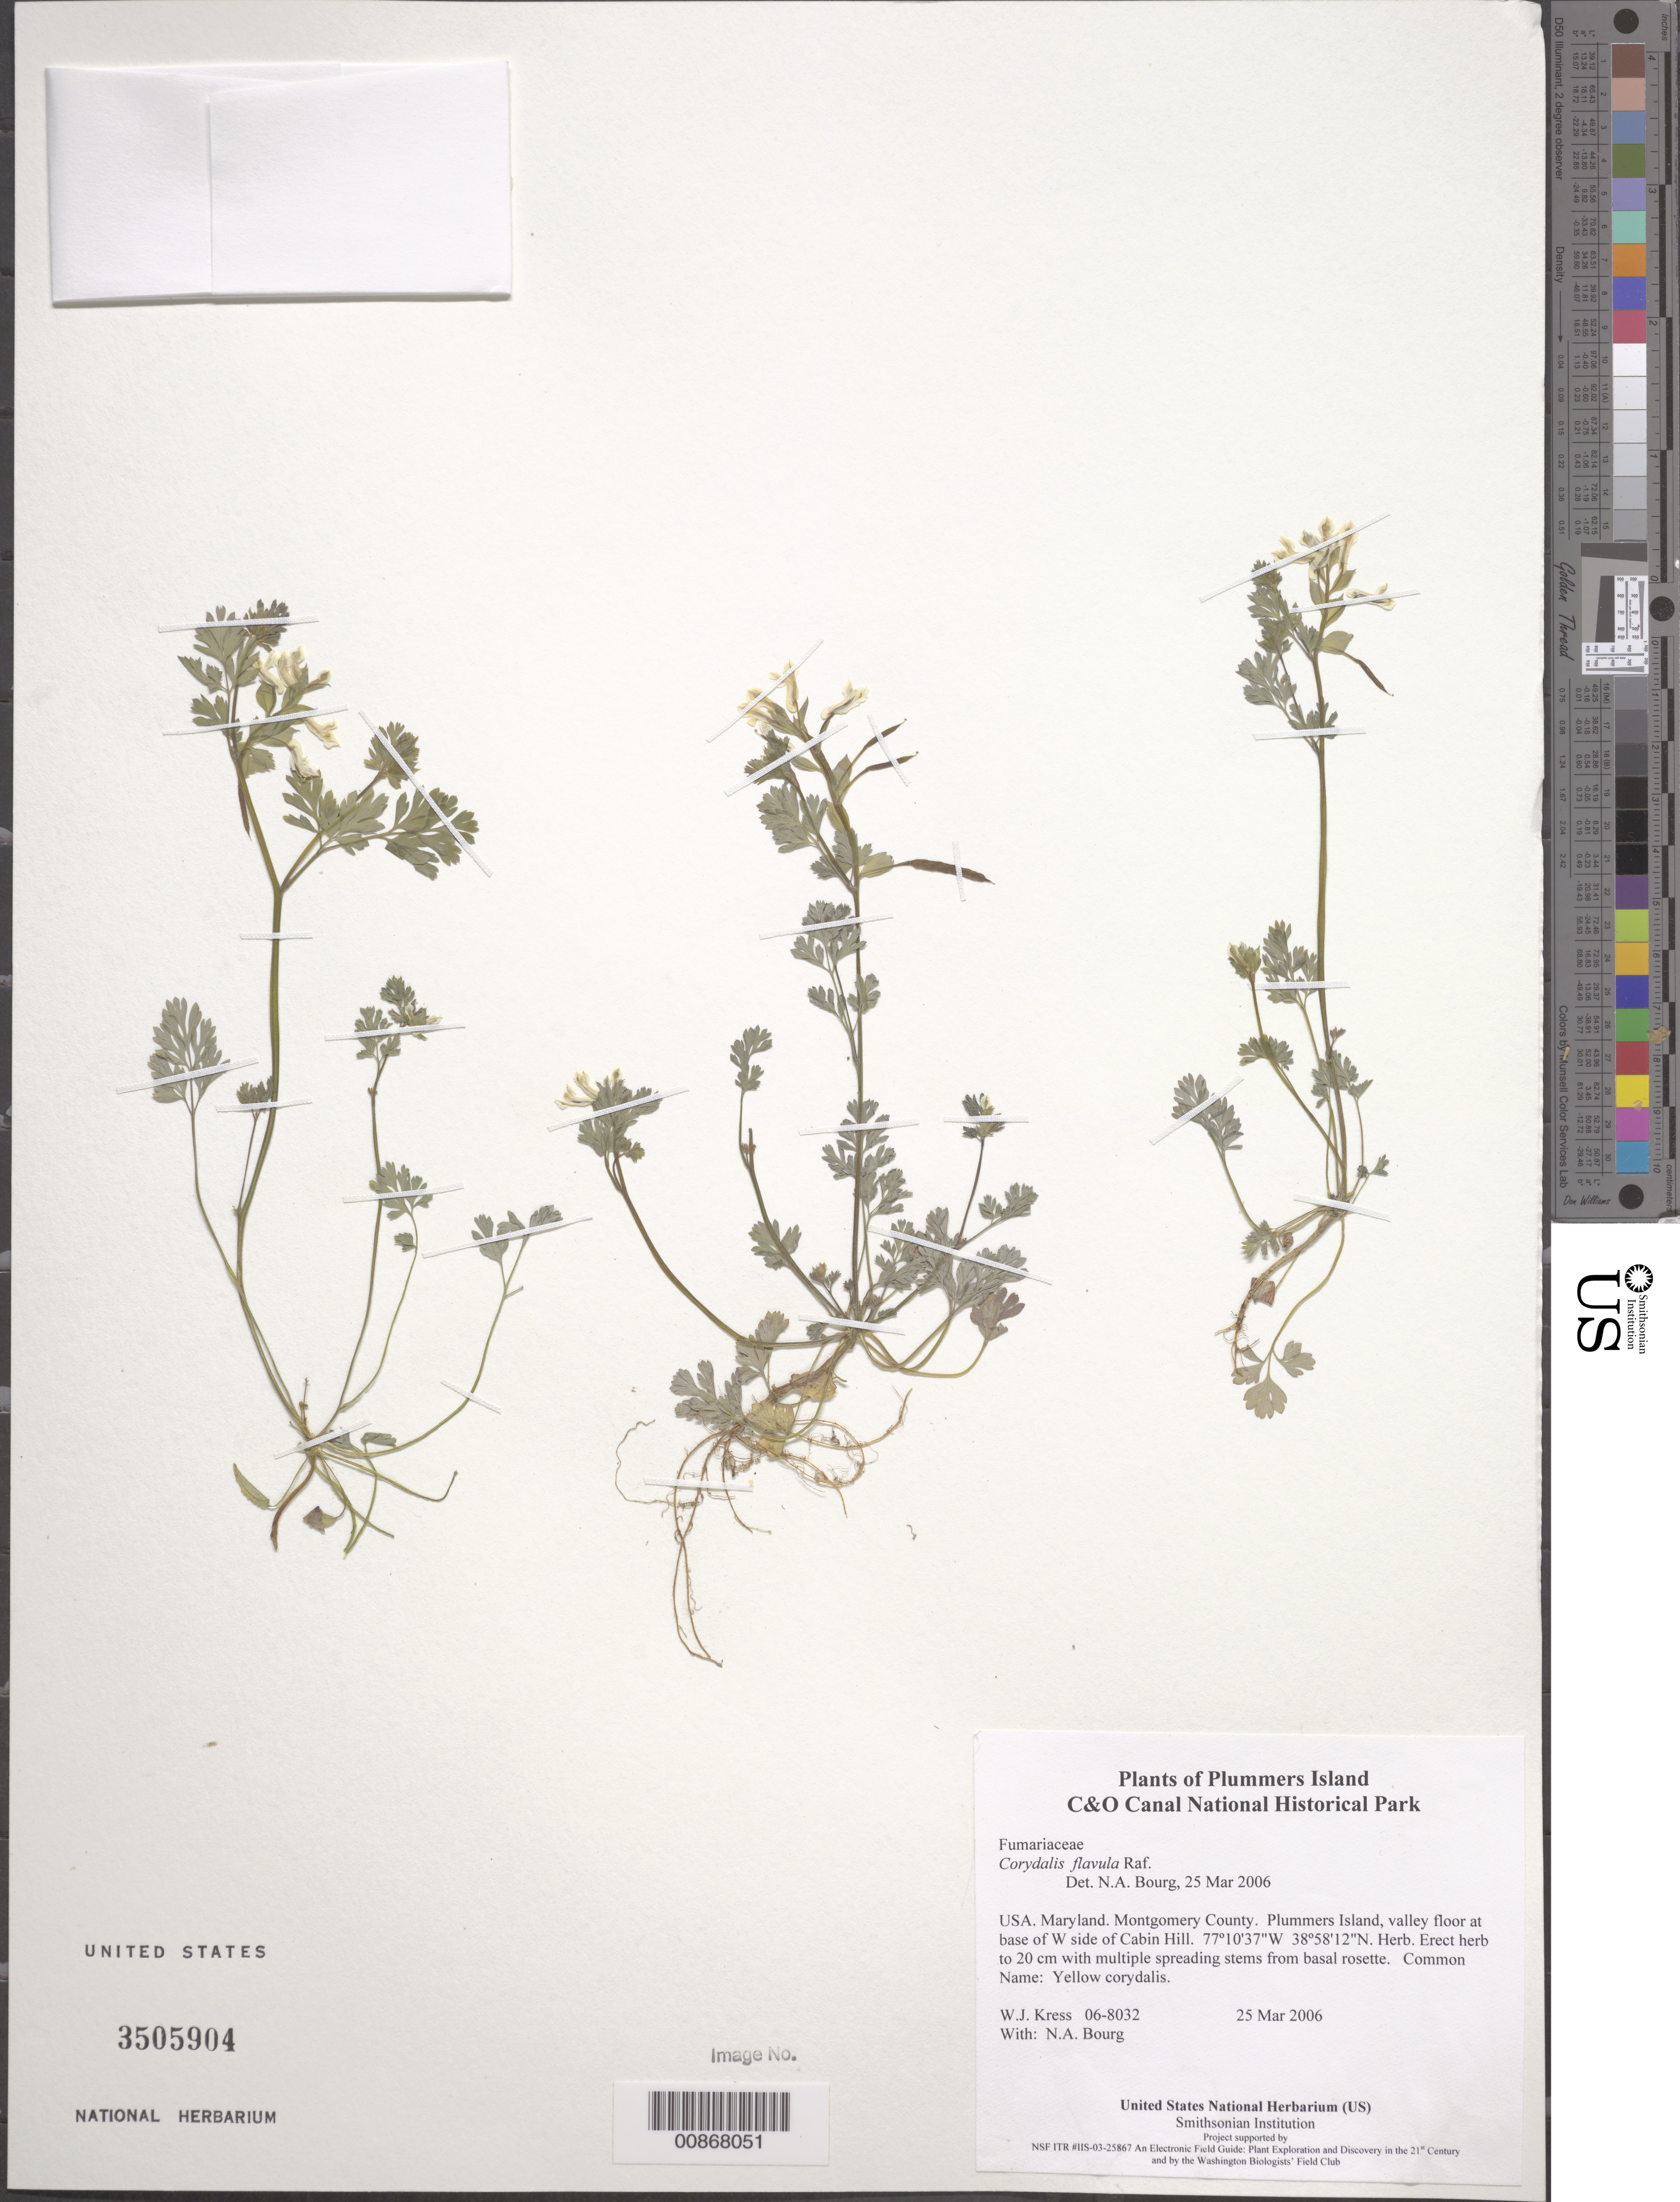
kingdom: Plantae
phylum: Tracheophyta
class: Magnoliopsida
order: Ranunculales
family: Papaveraceae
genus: Corydalis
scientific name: Corydalis flavula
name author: (Raf.) DC.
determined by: Bourg, N. A.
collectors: W. J. Kress & N. A. Bourg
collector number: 06-8032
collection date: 2006-03-25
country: United States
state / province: Maryland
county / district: Montgomery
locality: Chesapeake and Ohio Canal National Historical Park, Plummers Island, valley floor at base of W side of cabin hill.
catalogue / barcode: US 3505904